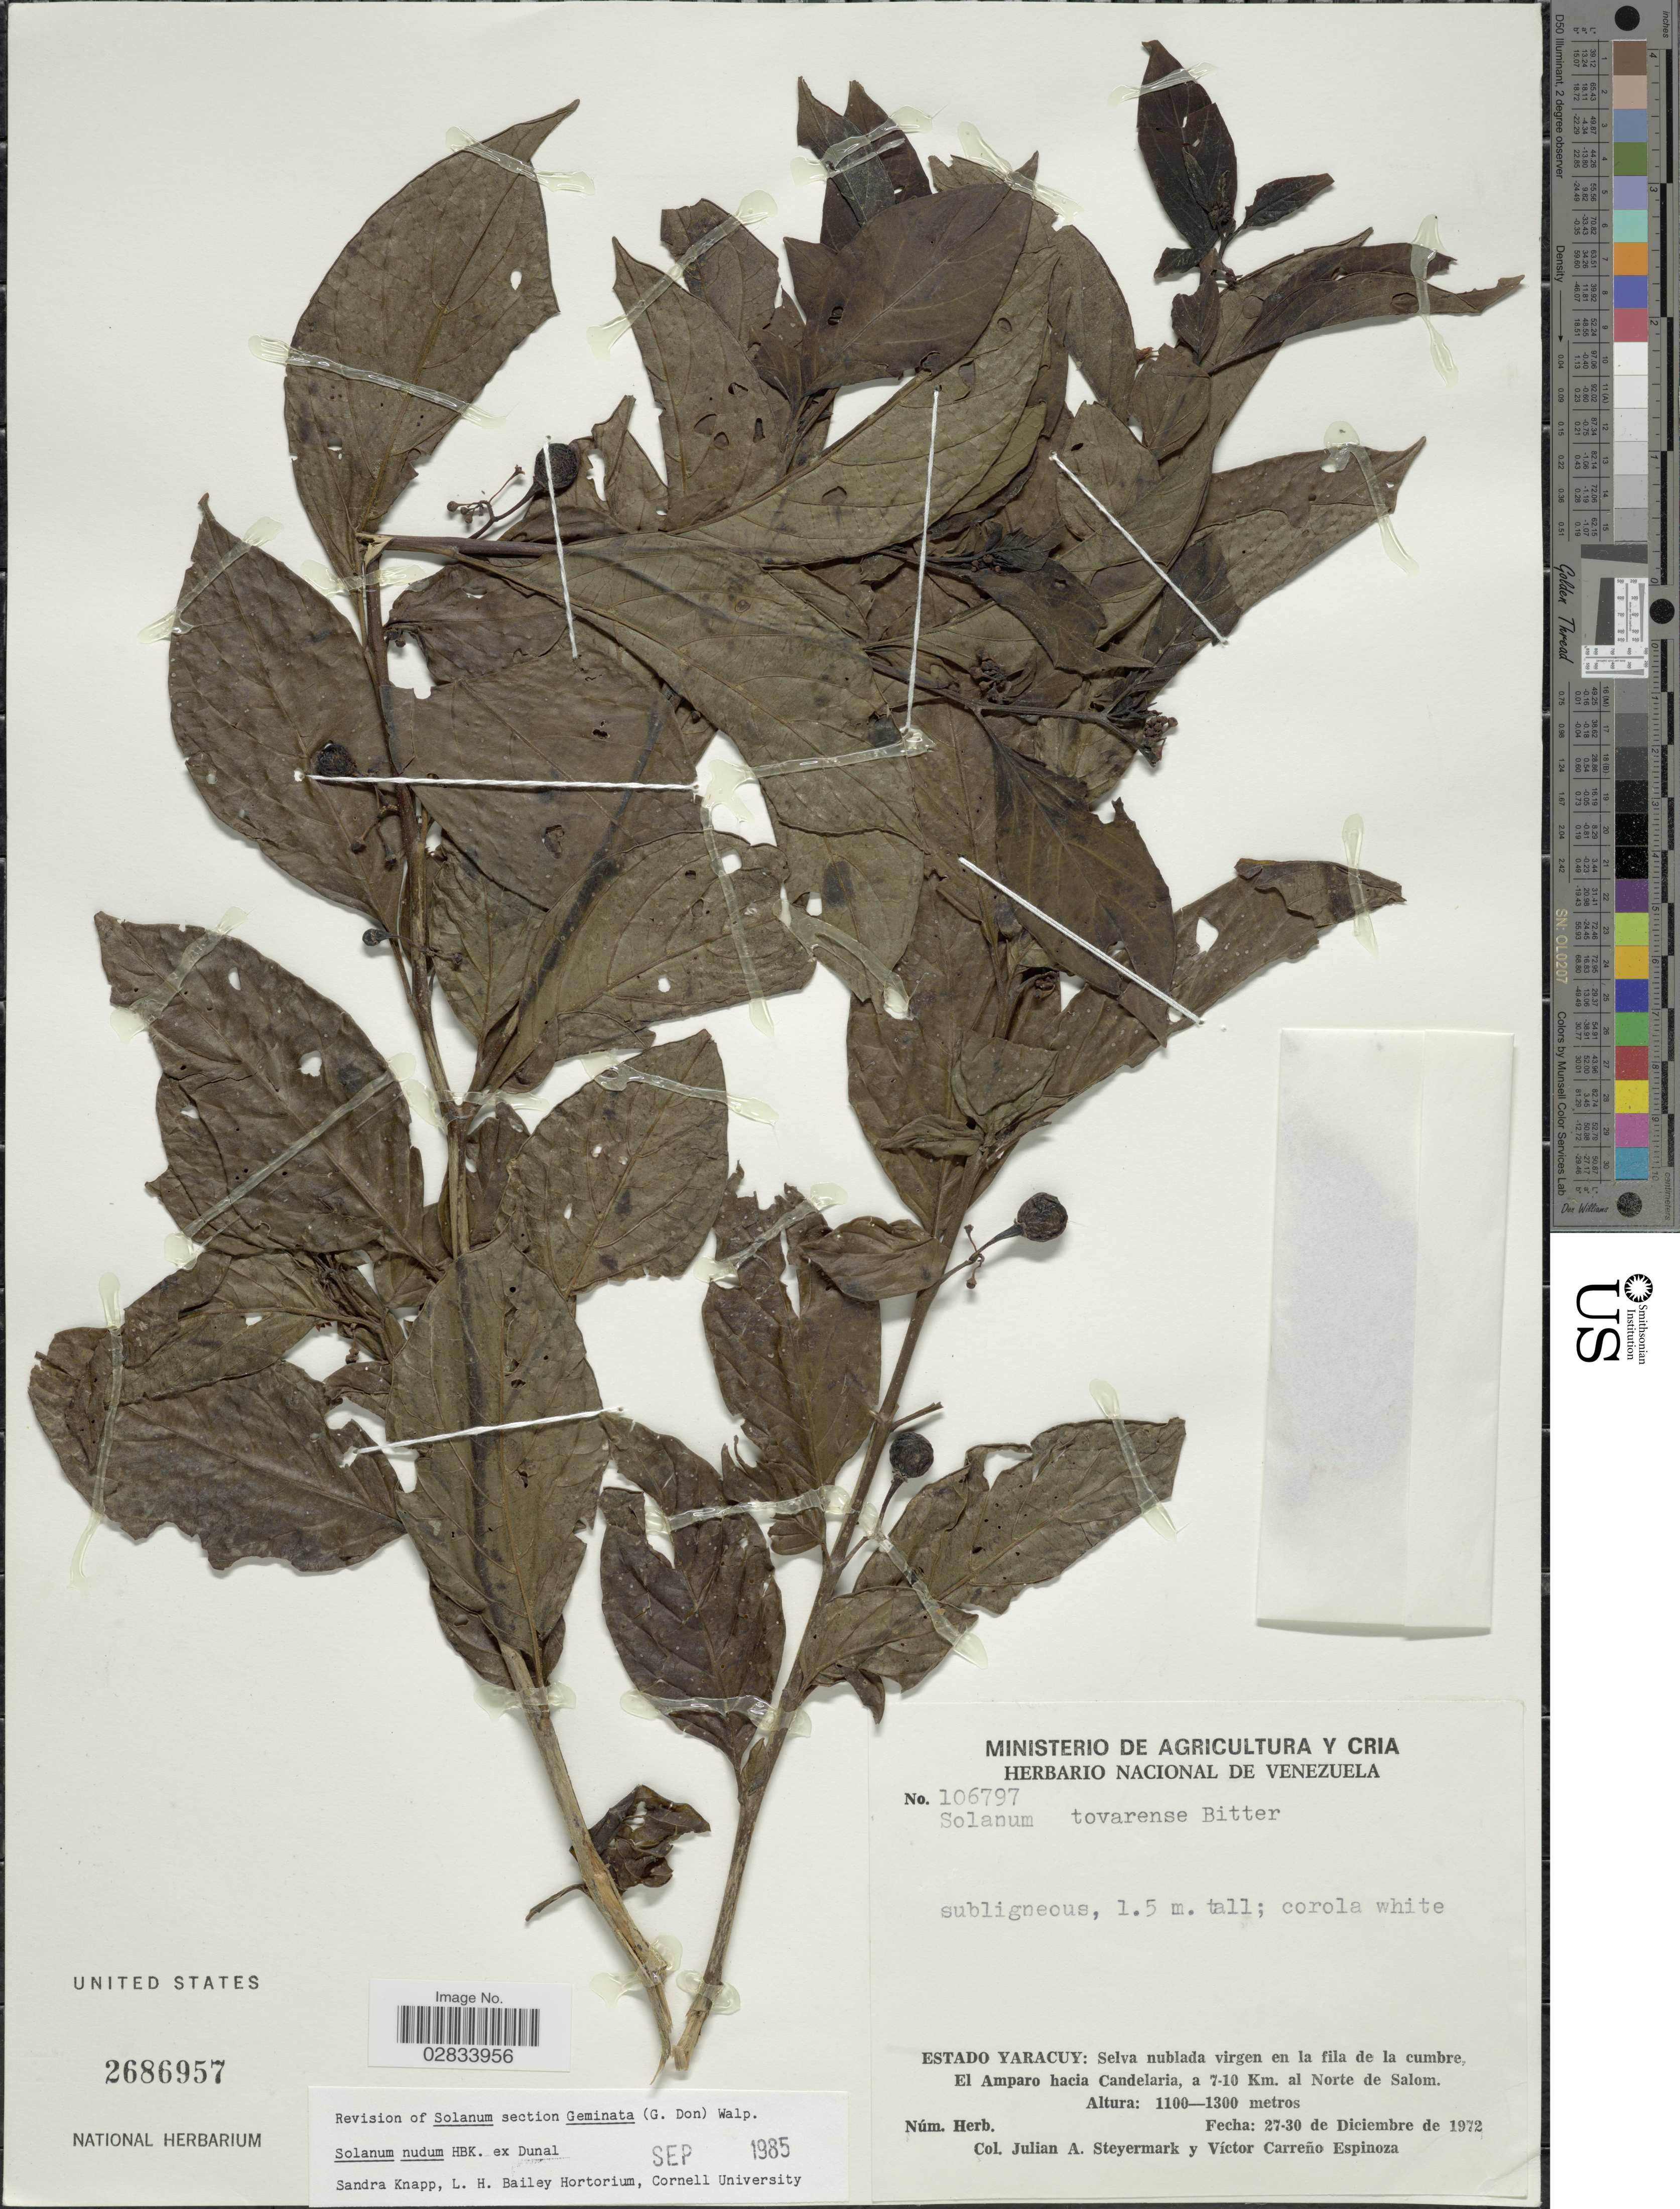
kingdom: Plantae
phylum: Tracheophyta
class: Magnoliopsida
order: Solanales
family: Solanaceae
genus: Solanum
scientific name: Solanum nudum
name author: Humb. & Bonpl. ex Dunal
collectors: J. Steyermark & V. Carreño E.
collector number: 106797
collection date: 1972-12-27/1972-12-30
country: Venezuela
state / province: Yaracuy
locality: Estado Yaracuy: selva nublada virgen en la fila de la cumbre, El Amparo hacia Candelaria, a 7-10 Km. al Norte de Salom.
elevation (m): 1100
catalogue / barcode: US 2686957